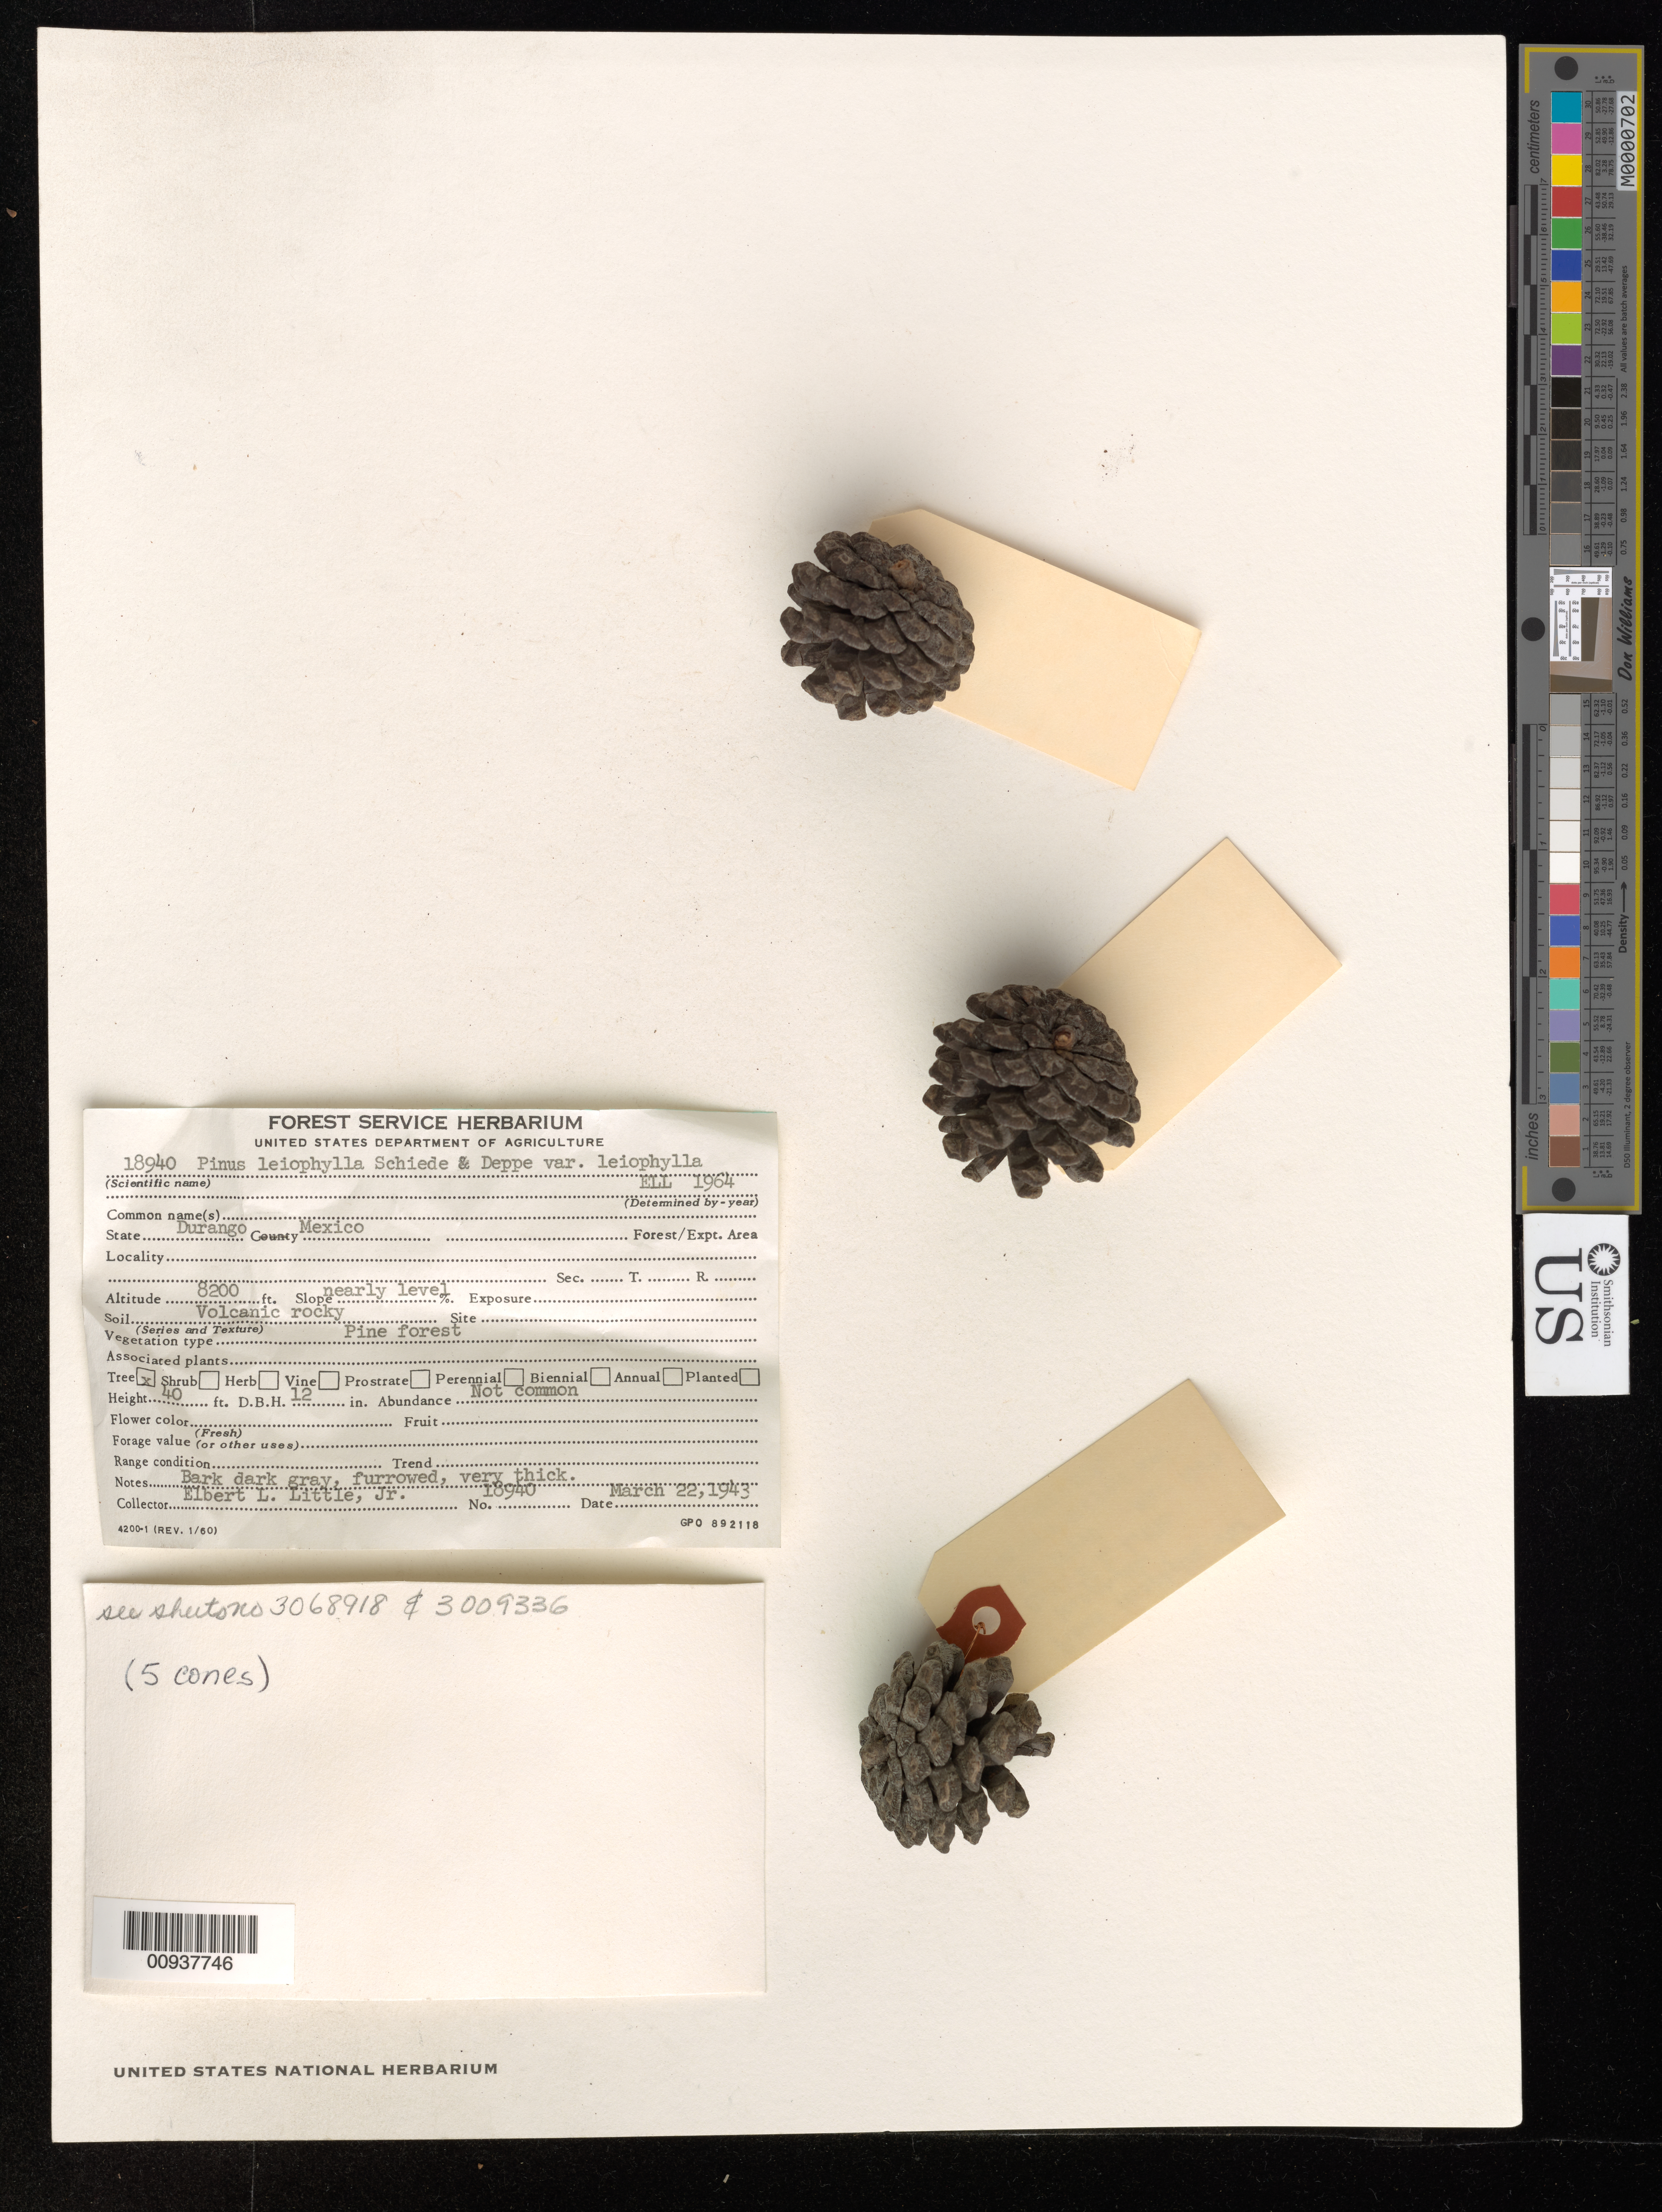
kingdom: Plantae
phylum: Tracheophyta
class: Pinopsida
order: Pinales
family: Pinaceae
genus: Pinus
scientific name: Pinus leiophylla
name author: Schiede ex Schltdl. & Cham.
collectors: E. L. Little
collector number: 18940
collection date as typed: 22 Mar 1963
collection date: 1963-03-22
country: Mexico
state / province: Durango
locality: Durango.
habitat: Pine forest. Soil volcanic rocky.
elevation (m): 2499